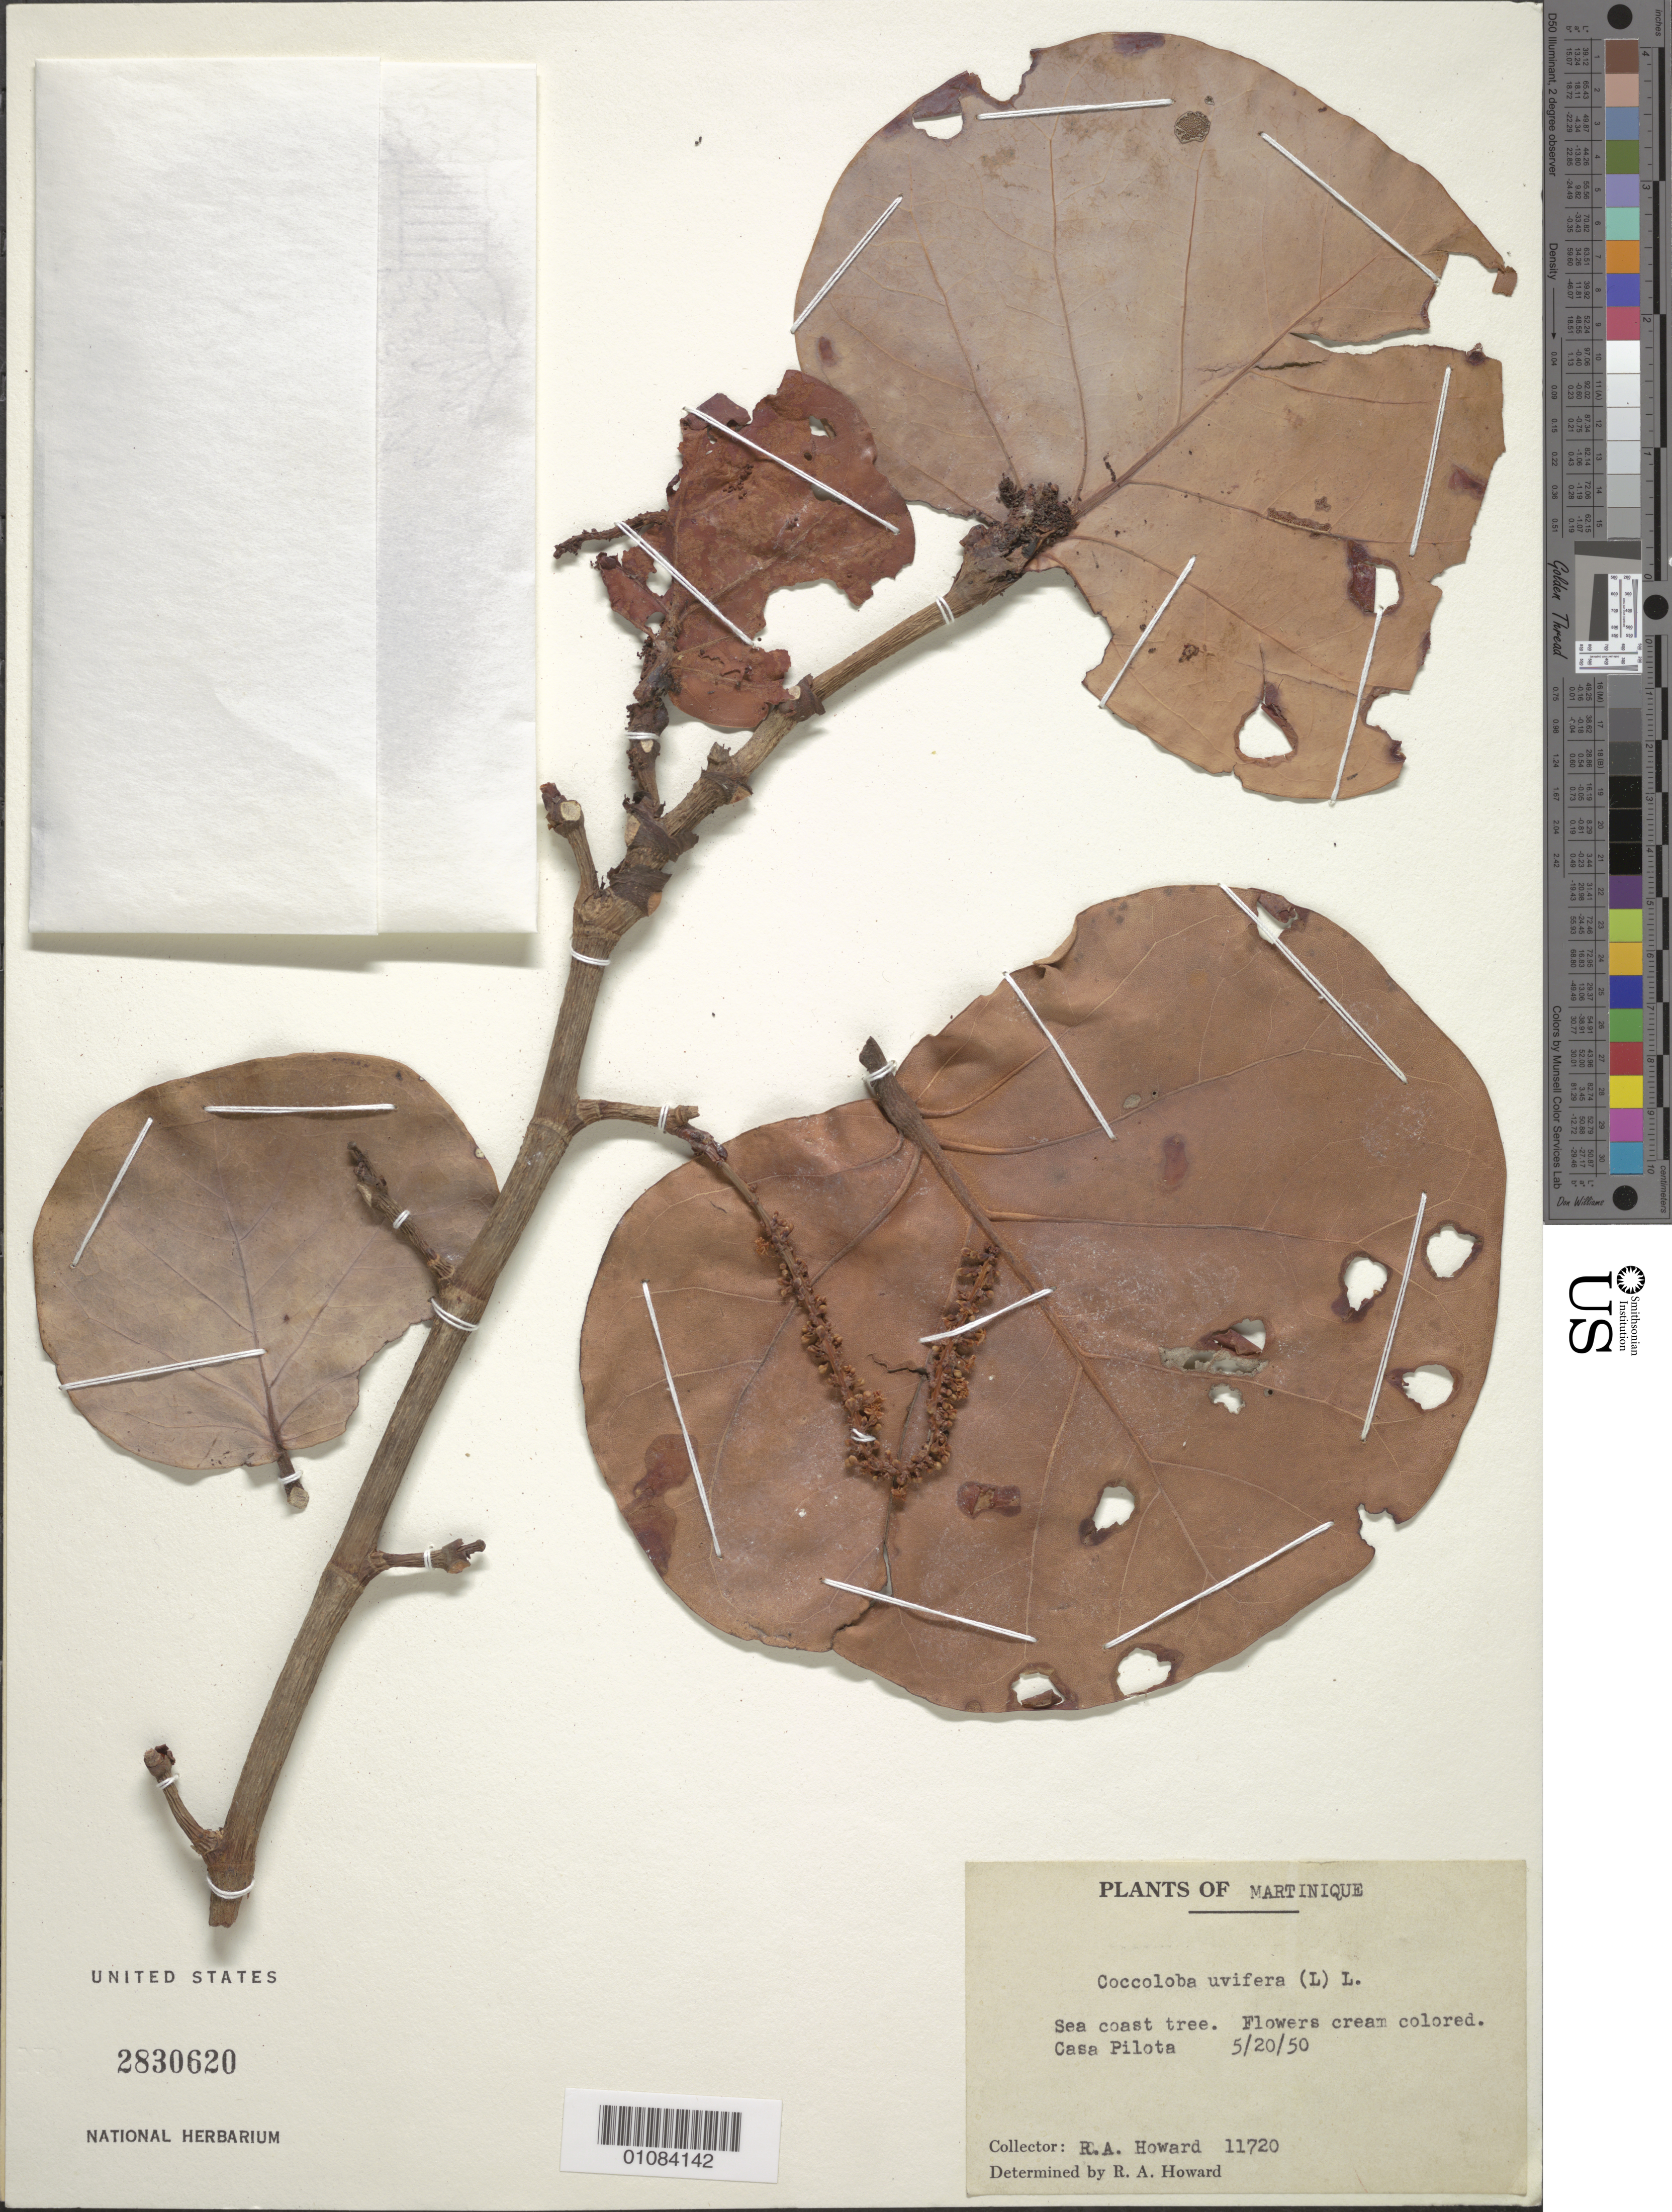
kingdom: Plantae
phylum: Tracheophyta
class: Magnoliopsida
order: Caryophyllales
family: Polygonaceae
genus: Coccoloba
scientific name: Coccoloba uvifera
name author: L.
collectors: R. A. Howard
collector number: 11720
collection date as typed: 20 May 1950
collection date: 1950-05-20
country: Martinique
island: Martinique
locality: Casa Pilota.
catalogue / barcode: US 2830620